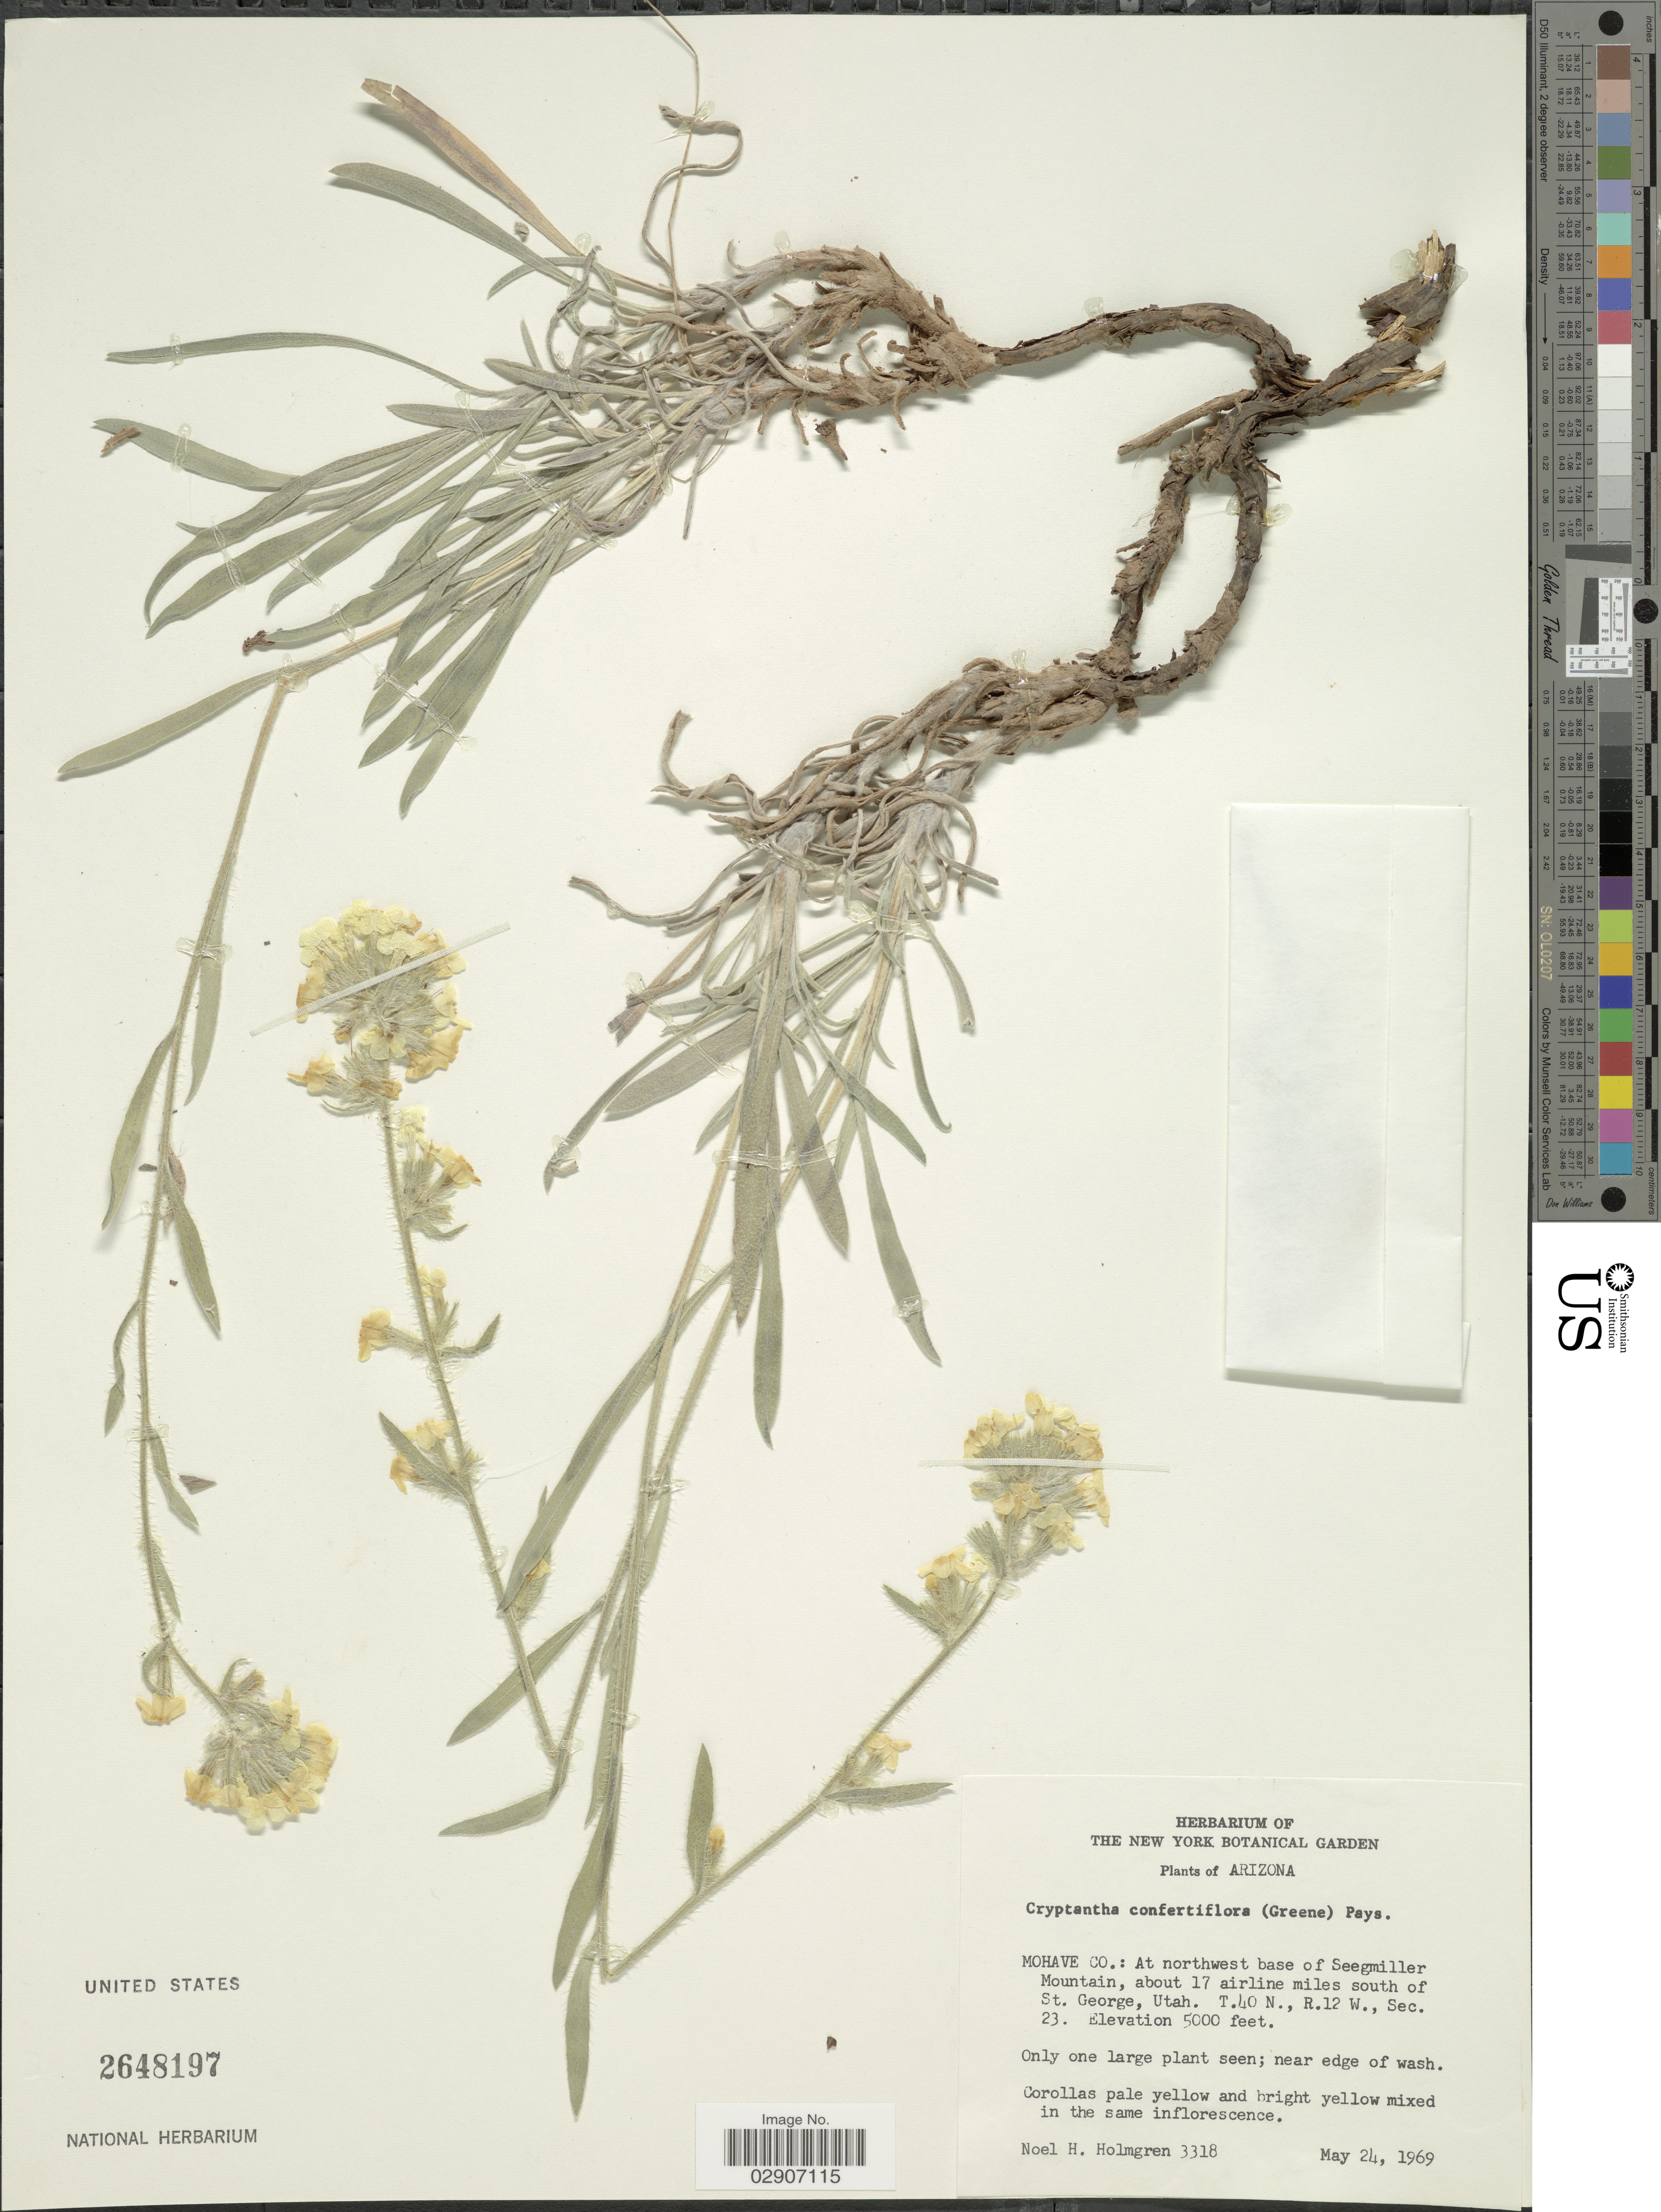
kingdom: Plantae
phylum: Tracheophyta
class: Magnoliopsida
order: Boraginales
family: Boraginaceae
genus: Cryptantha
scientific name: Cryptantha confertiflora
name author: (Greene) Payson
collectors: N. H. Holmgren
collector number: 3318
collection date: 1969-05-24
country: United States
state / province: Arizona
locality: Mohave Co.: At northwest base of Seegmiller Mountain, about 17 airline miles south of St. George, Utah. T. 40 N., R. 12 W., Sec. 23.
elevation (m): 1524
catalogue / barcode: US 2648197